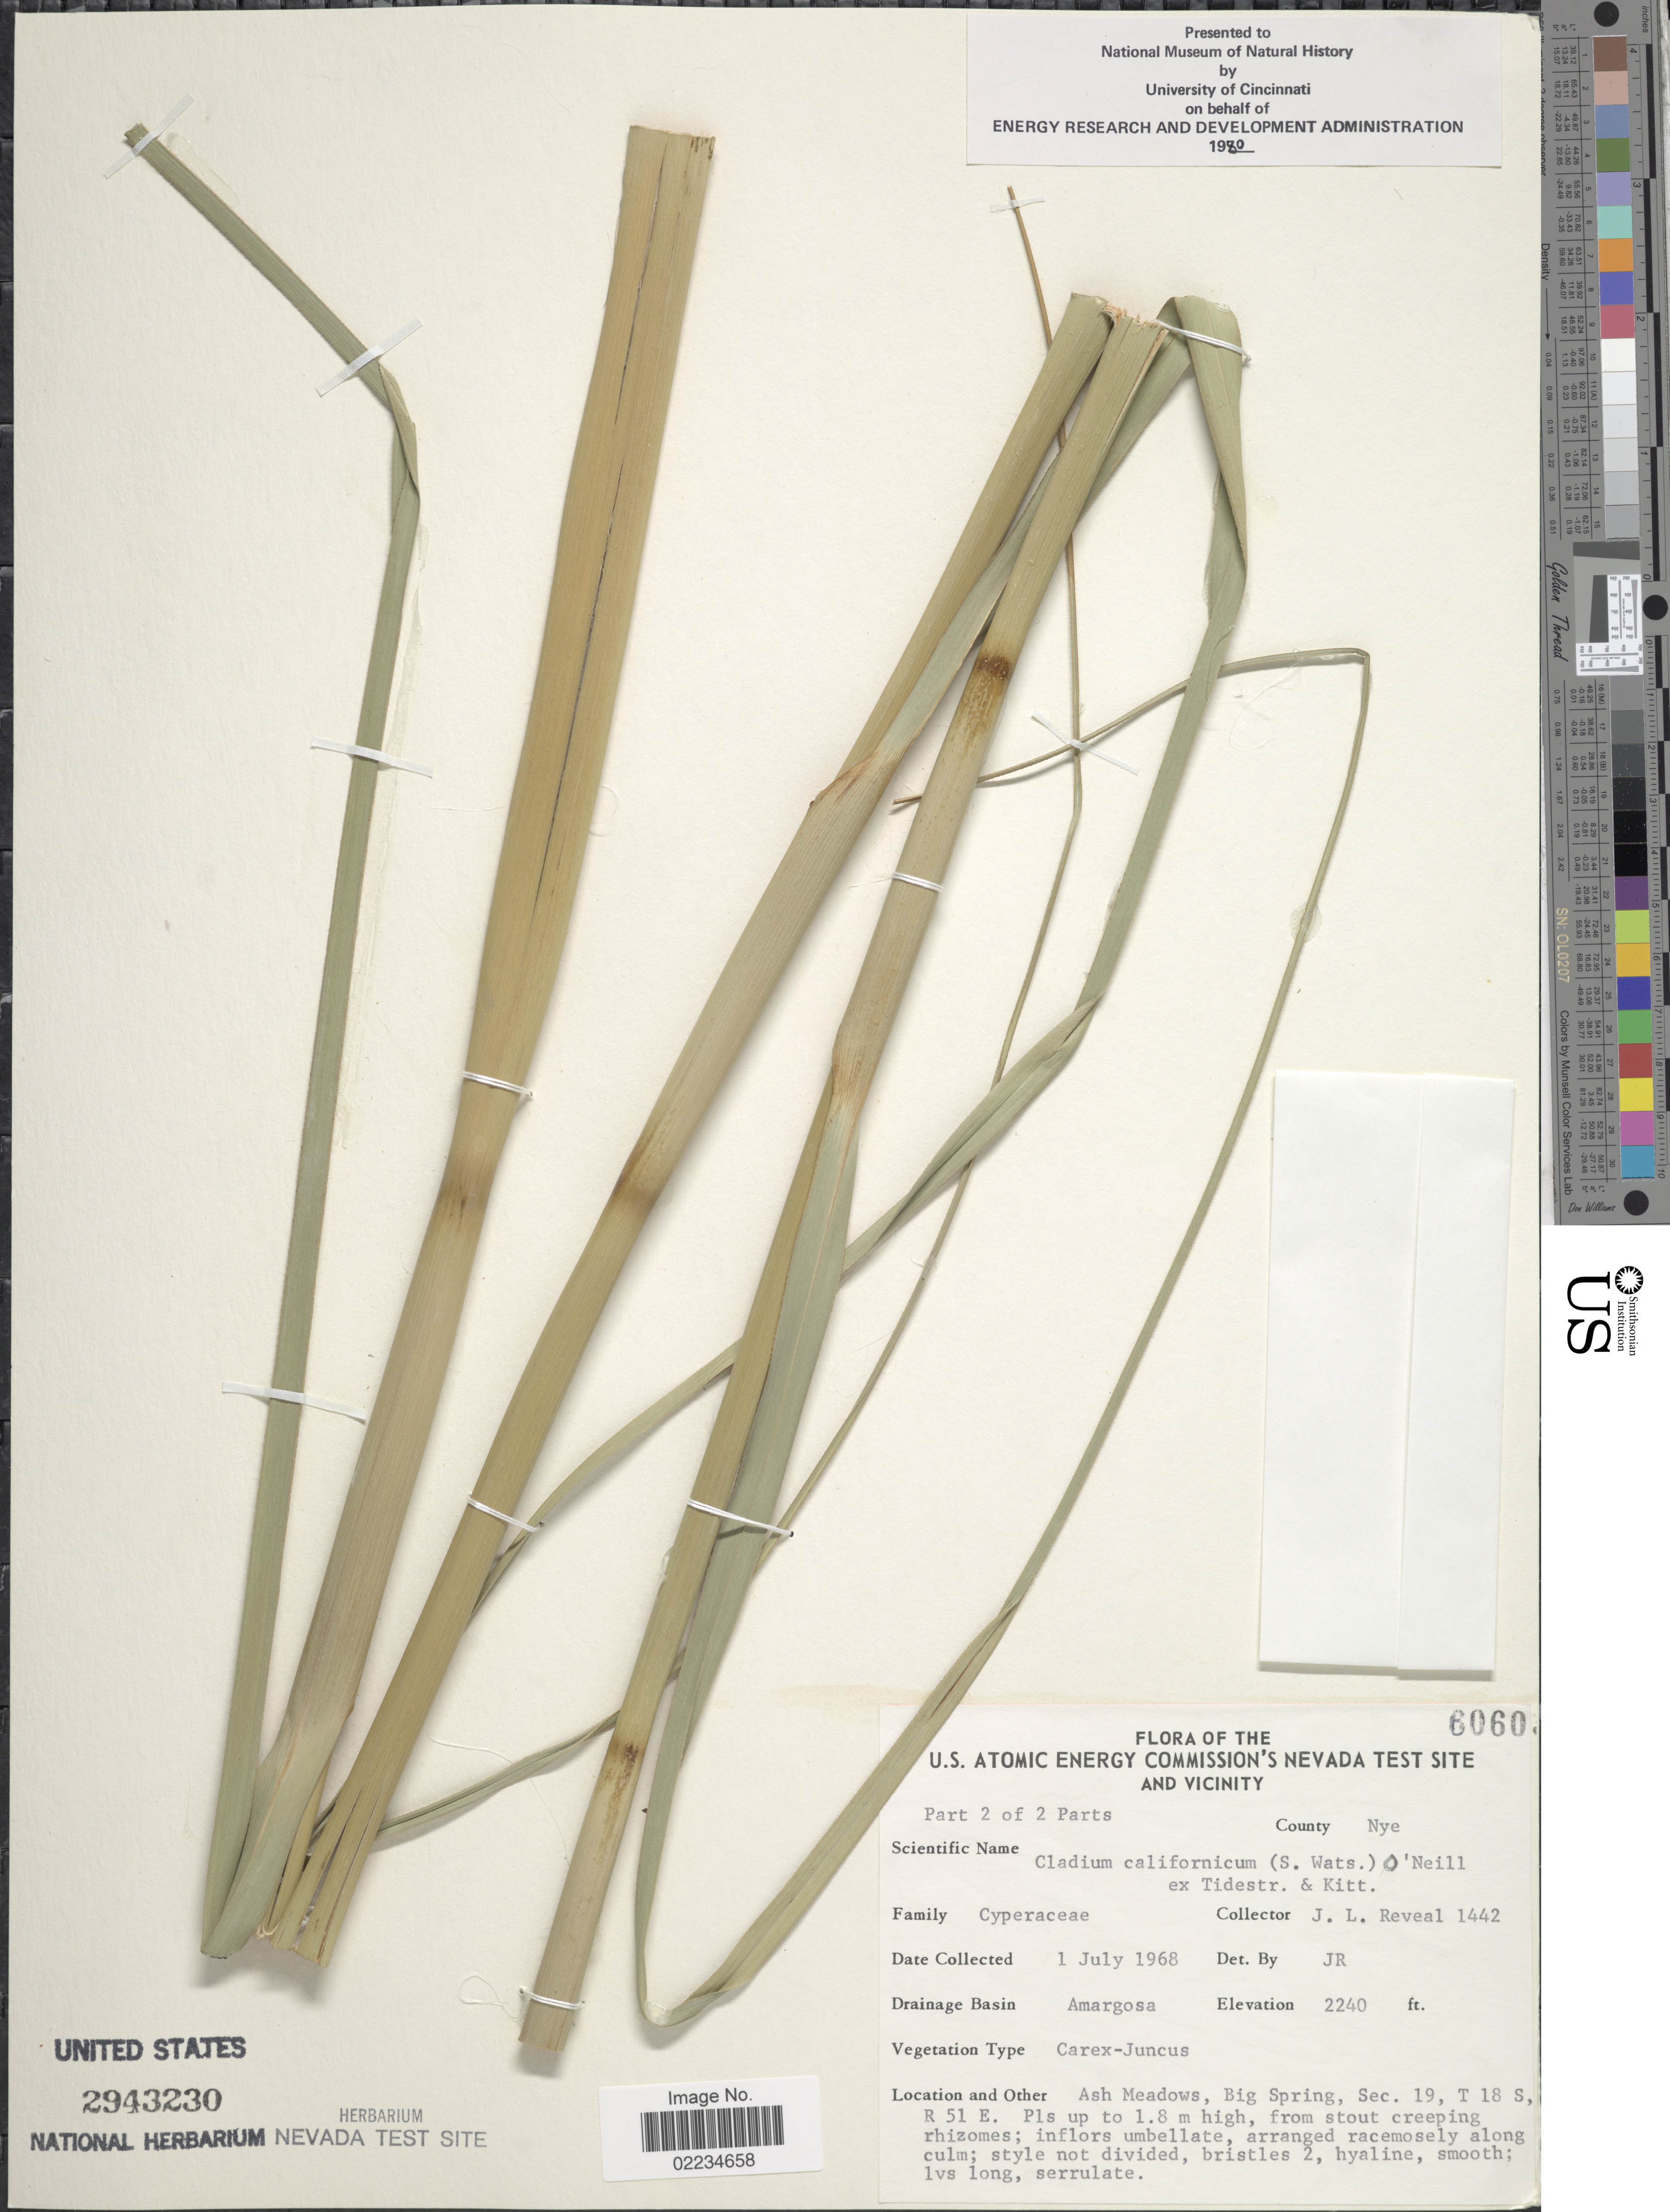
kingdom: Plantae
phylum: Tracheophyta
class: Liliopsida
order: Poales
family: Cyperaceae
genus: Cladium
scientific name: Cladium californicum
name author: (S. Watson) O'Neill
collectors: J. L. Reveal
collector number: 1442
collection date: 1968-07-01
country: United States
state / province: Nevada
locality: U.S. Atomic Energy Commision's Nevada Test Site and Vicinity, County Nye, Drainage Basin, Amargosa, Ash Meadows, Big Spring, Sec. 19, T 18 S, R51 E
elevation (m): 683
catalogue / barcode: US 2943230